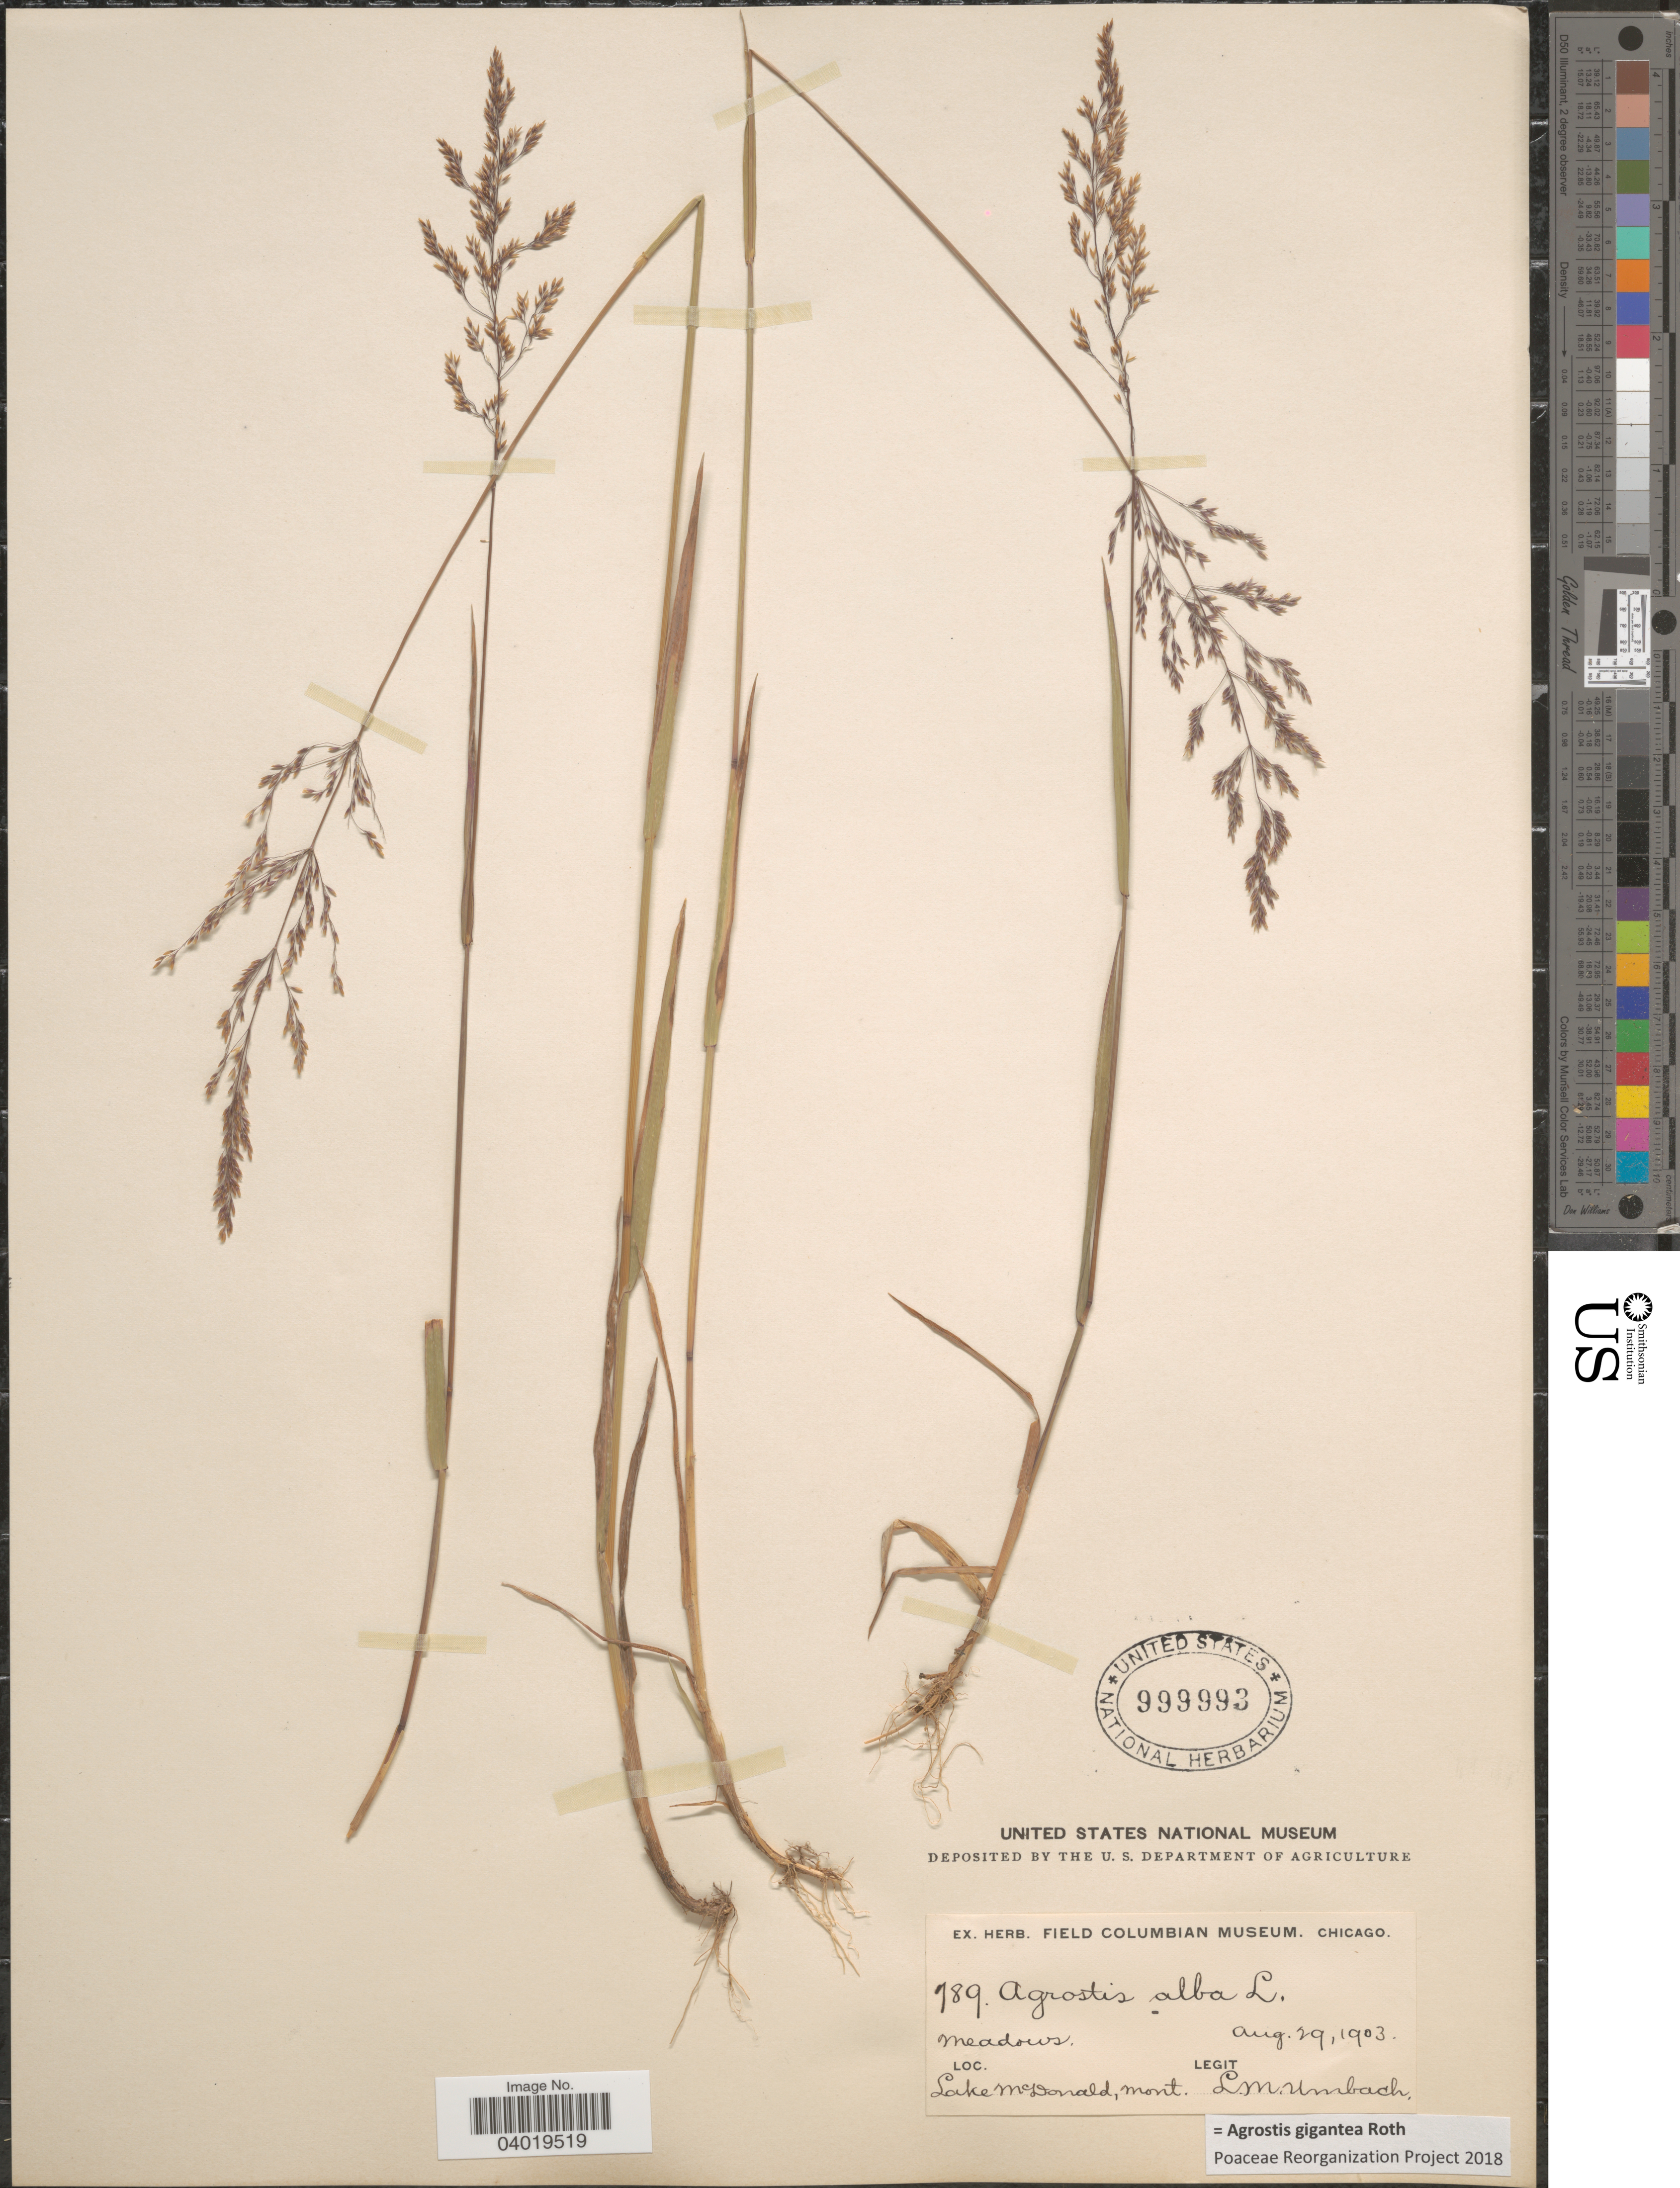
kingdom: Plantae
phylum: Tracheophyta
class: Liliopsida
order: Poales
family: Poaceae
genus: Agrostis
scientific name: Agrostis gigantea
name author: Roth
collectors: L. M. Umbach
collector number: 789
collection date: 1903-08-29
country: United States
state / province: Montana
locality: Lake McDonald.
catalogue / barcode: US 999993